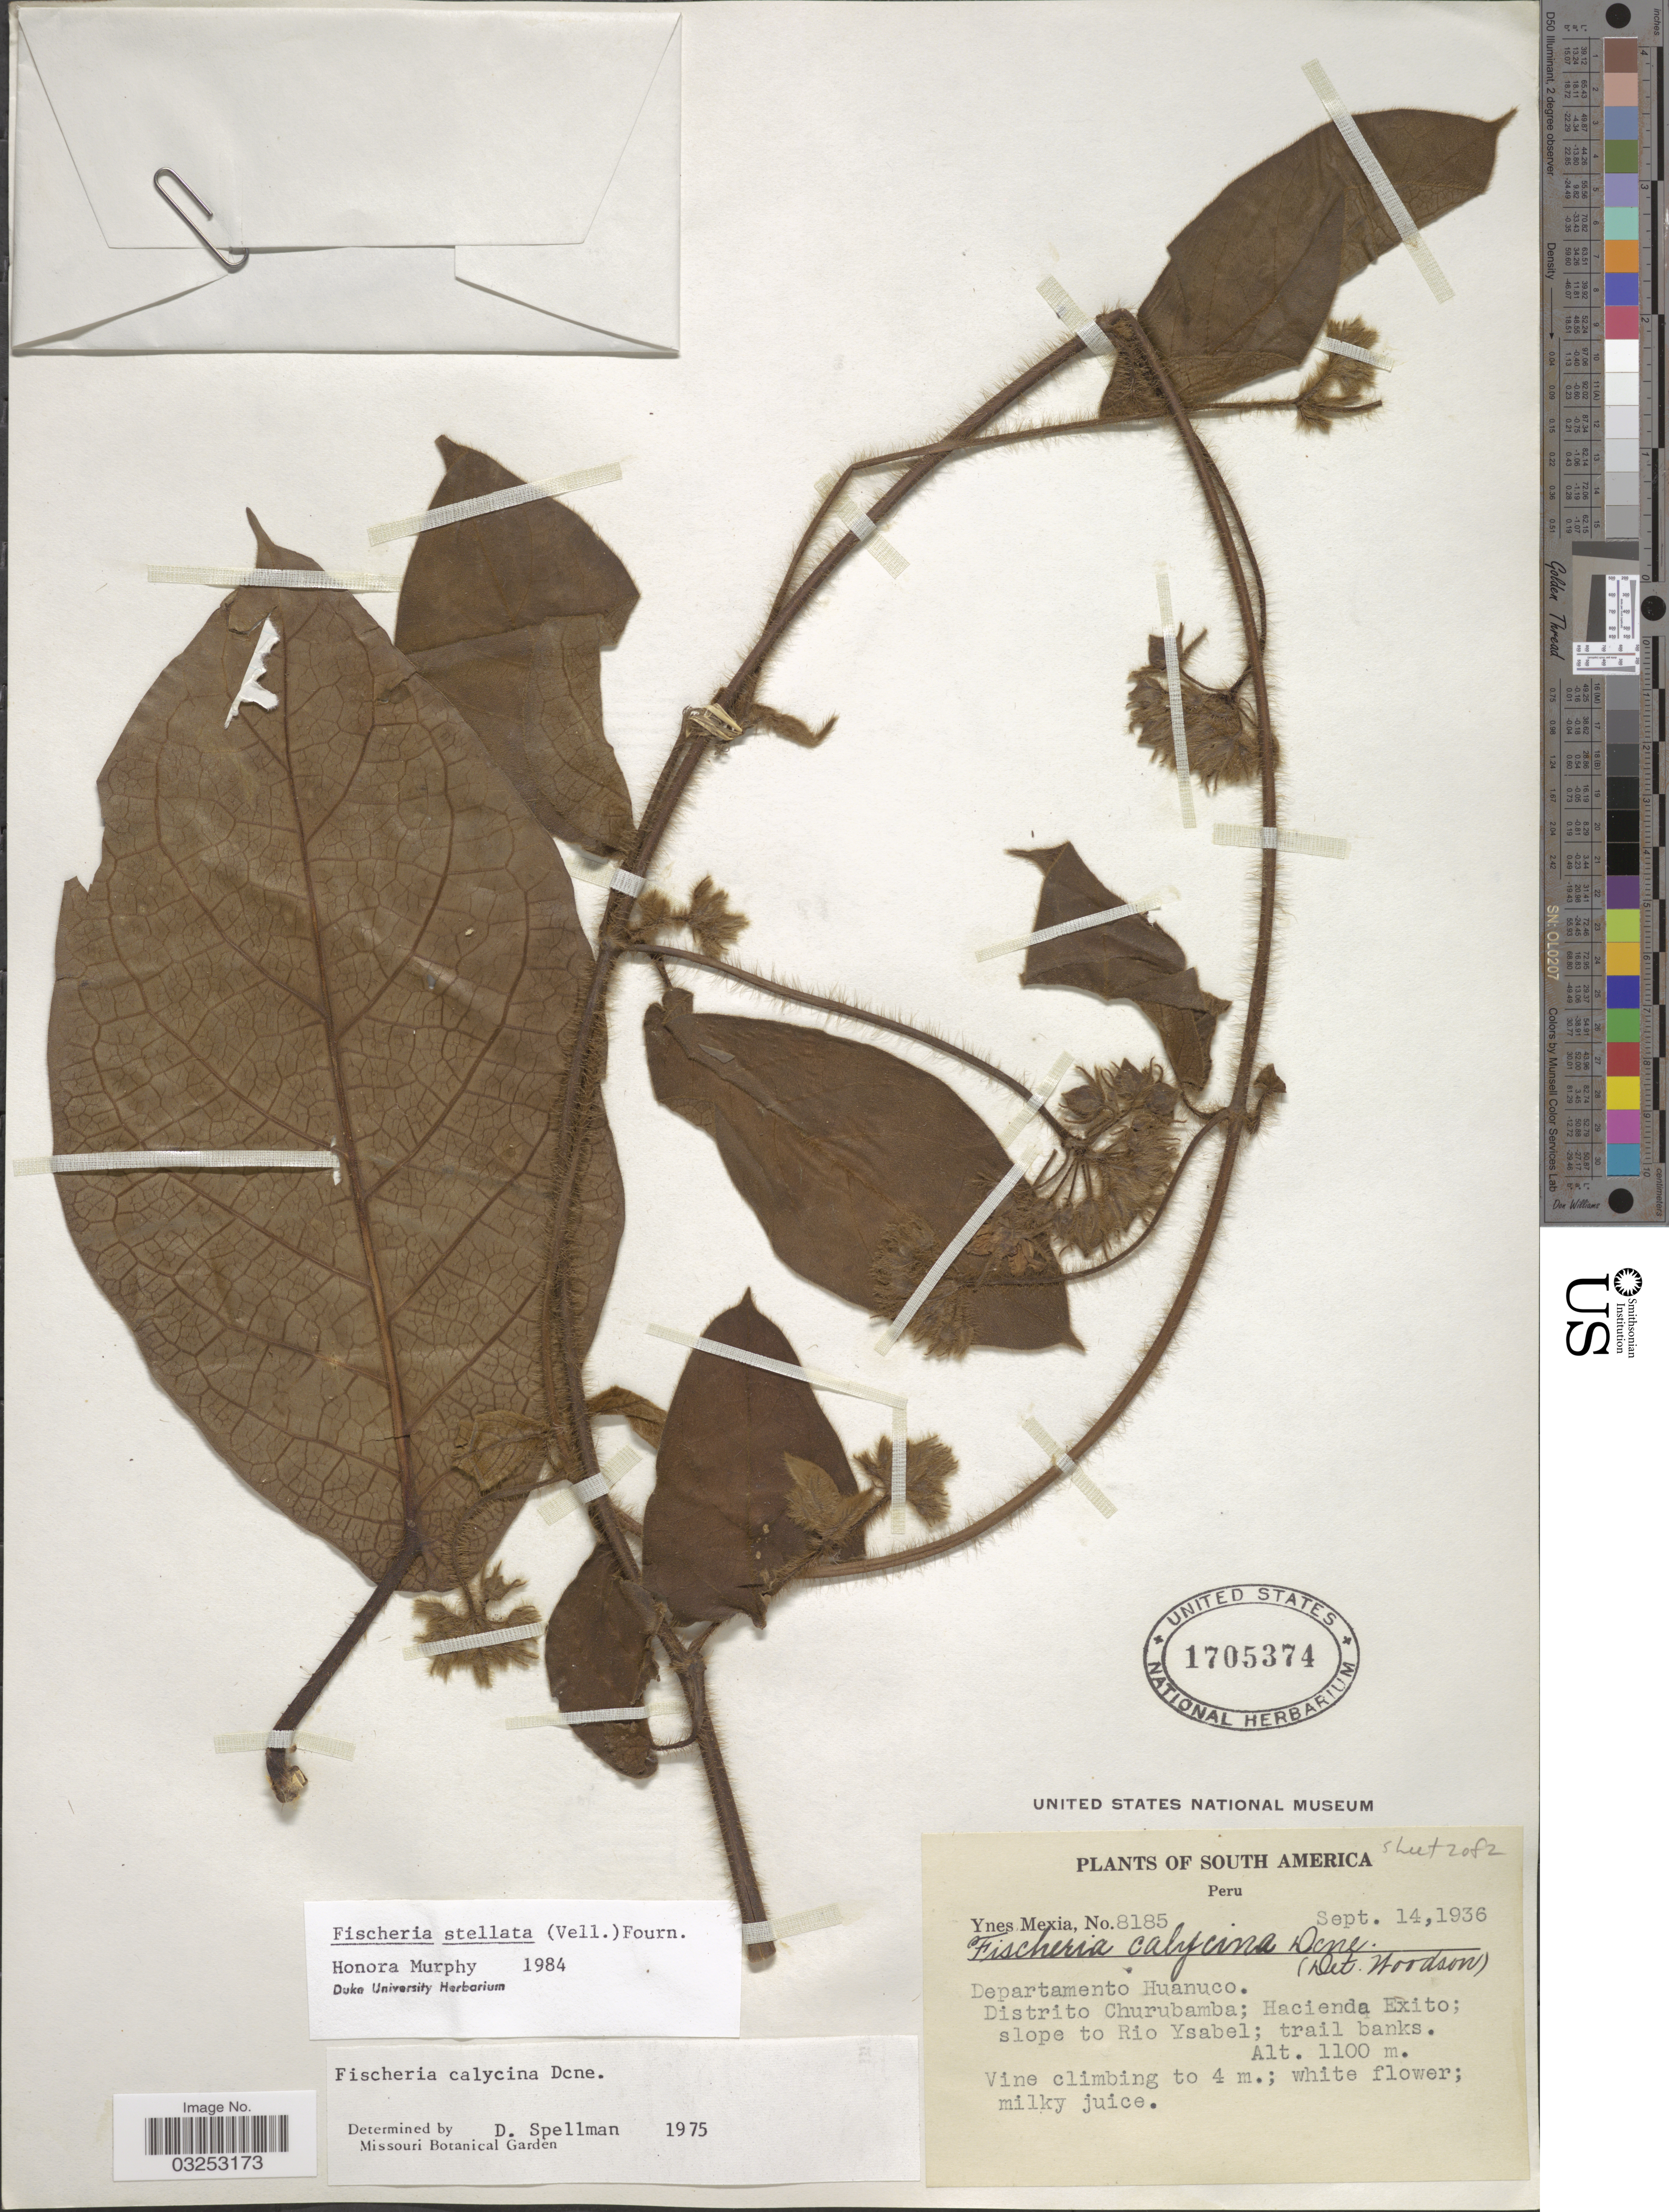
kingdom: Plantae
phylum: Tracheophyta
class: Magnoliopsida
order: Gentianales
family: Apocynaceae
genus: Fischeria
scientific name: Fischeria stellata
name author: (Vell.) E. Fourn.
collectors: Y. Mexia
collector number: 8185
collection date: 1936-09-14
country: Peru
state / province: Huánuco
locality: Departamento Huanuco. Distrito Churubamba; Hacienda Exito; slope to Rio Ysabel; trail banks.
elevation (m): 1100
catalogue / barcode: US 1705374